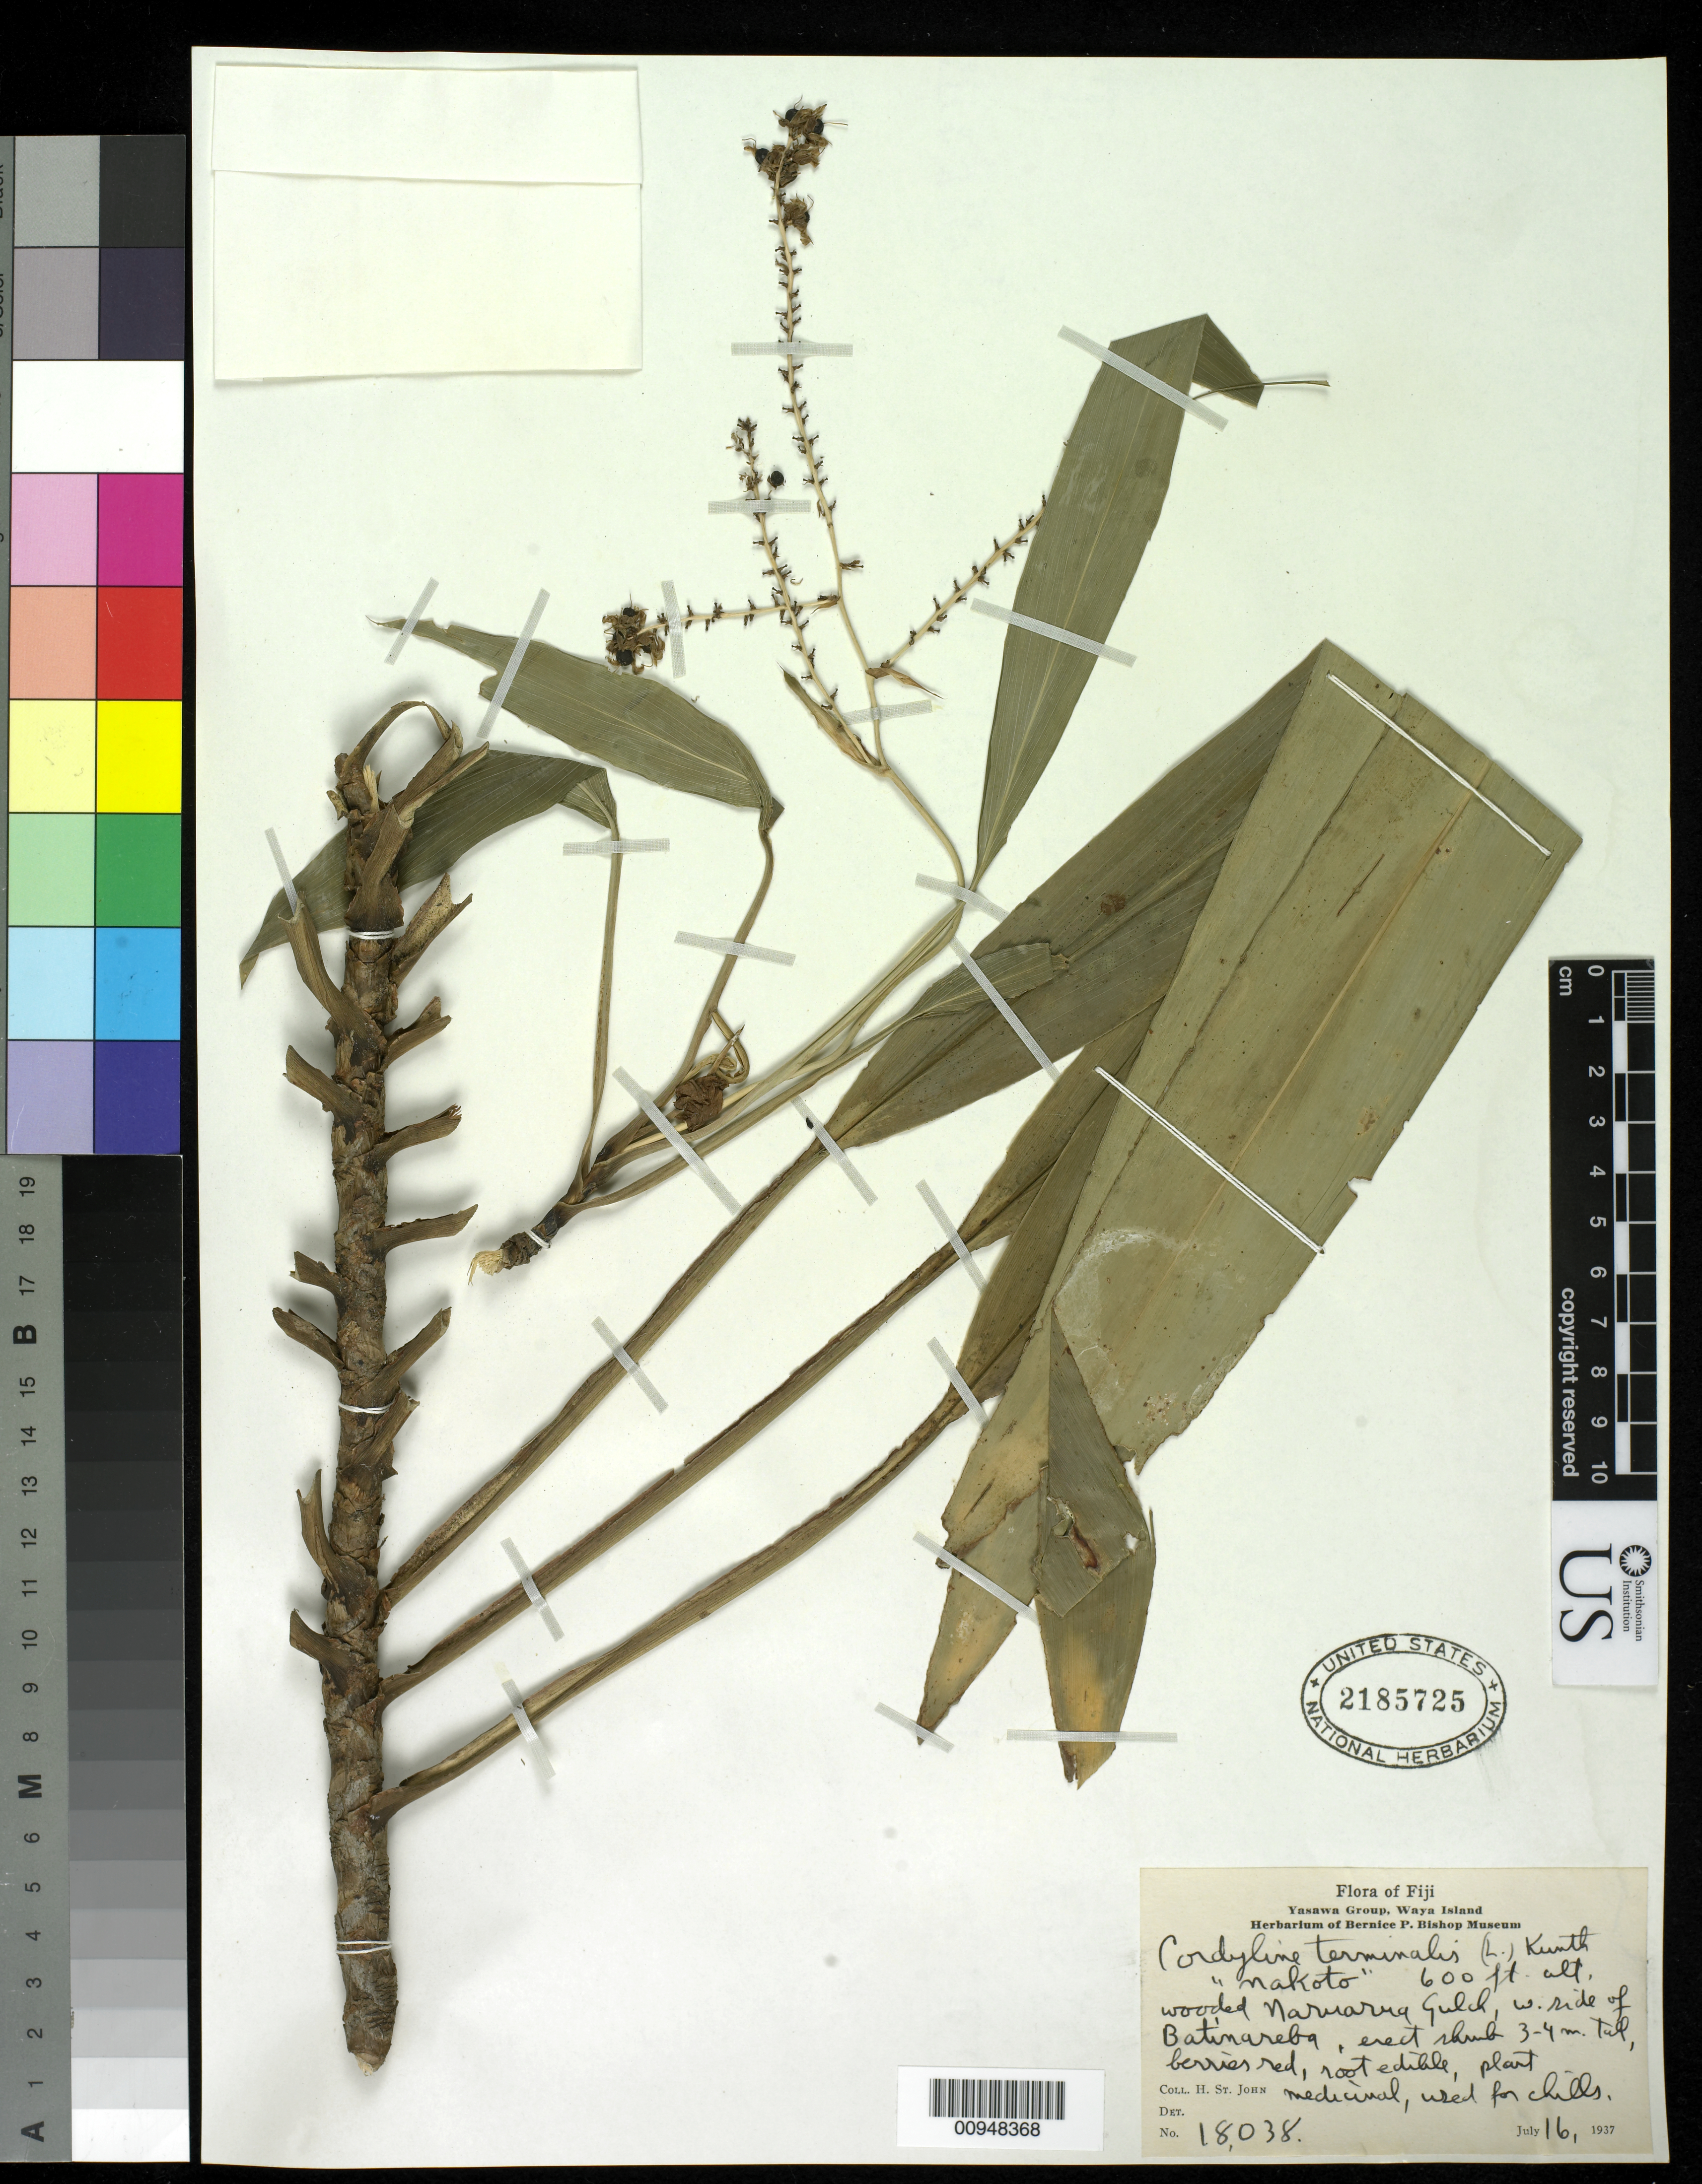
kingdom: Plantae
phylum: Tracheophyta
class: Liliopsida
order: Asparagales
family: Asparagaceae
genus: Cordyline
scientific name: Cordyline fruticosa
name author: (L.) A. Chev.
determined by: Strong, Mark T., (BOT), Smithsonian Institution - National Museum of Natural History (UNITED STATES)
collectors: H. St. John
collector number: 18038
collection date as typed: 16 Jul 1937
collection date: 1937-07-16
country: Fiji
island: Waya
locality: Naruarua Gulch, W side of Batinareba.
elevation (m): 183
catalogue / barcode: US 2185725